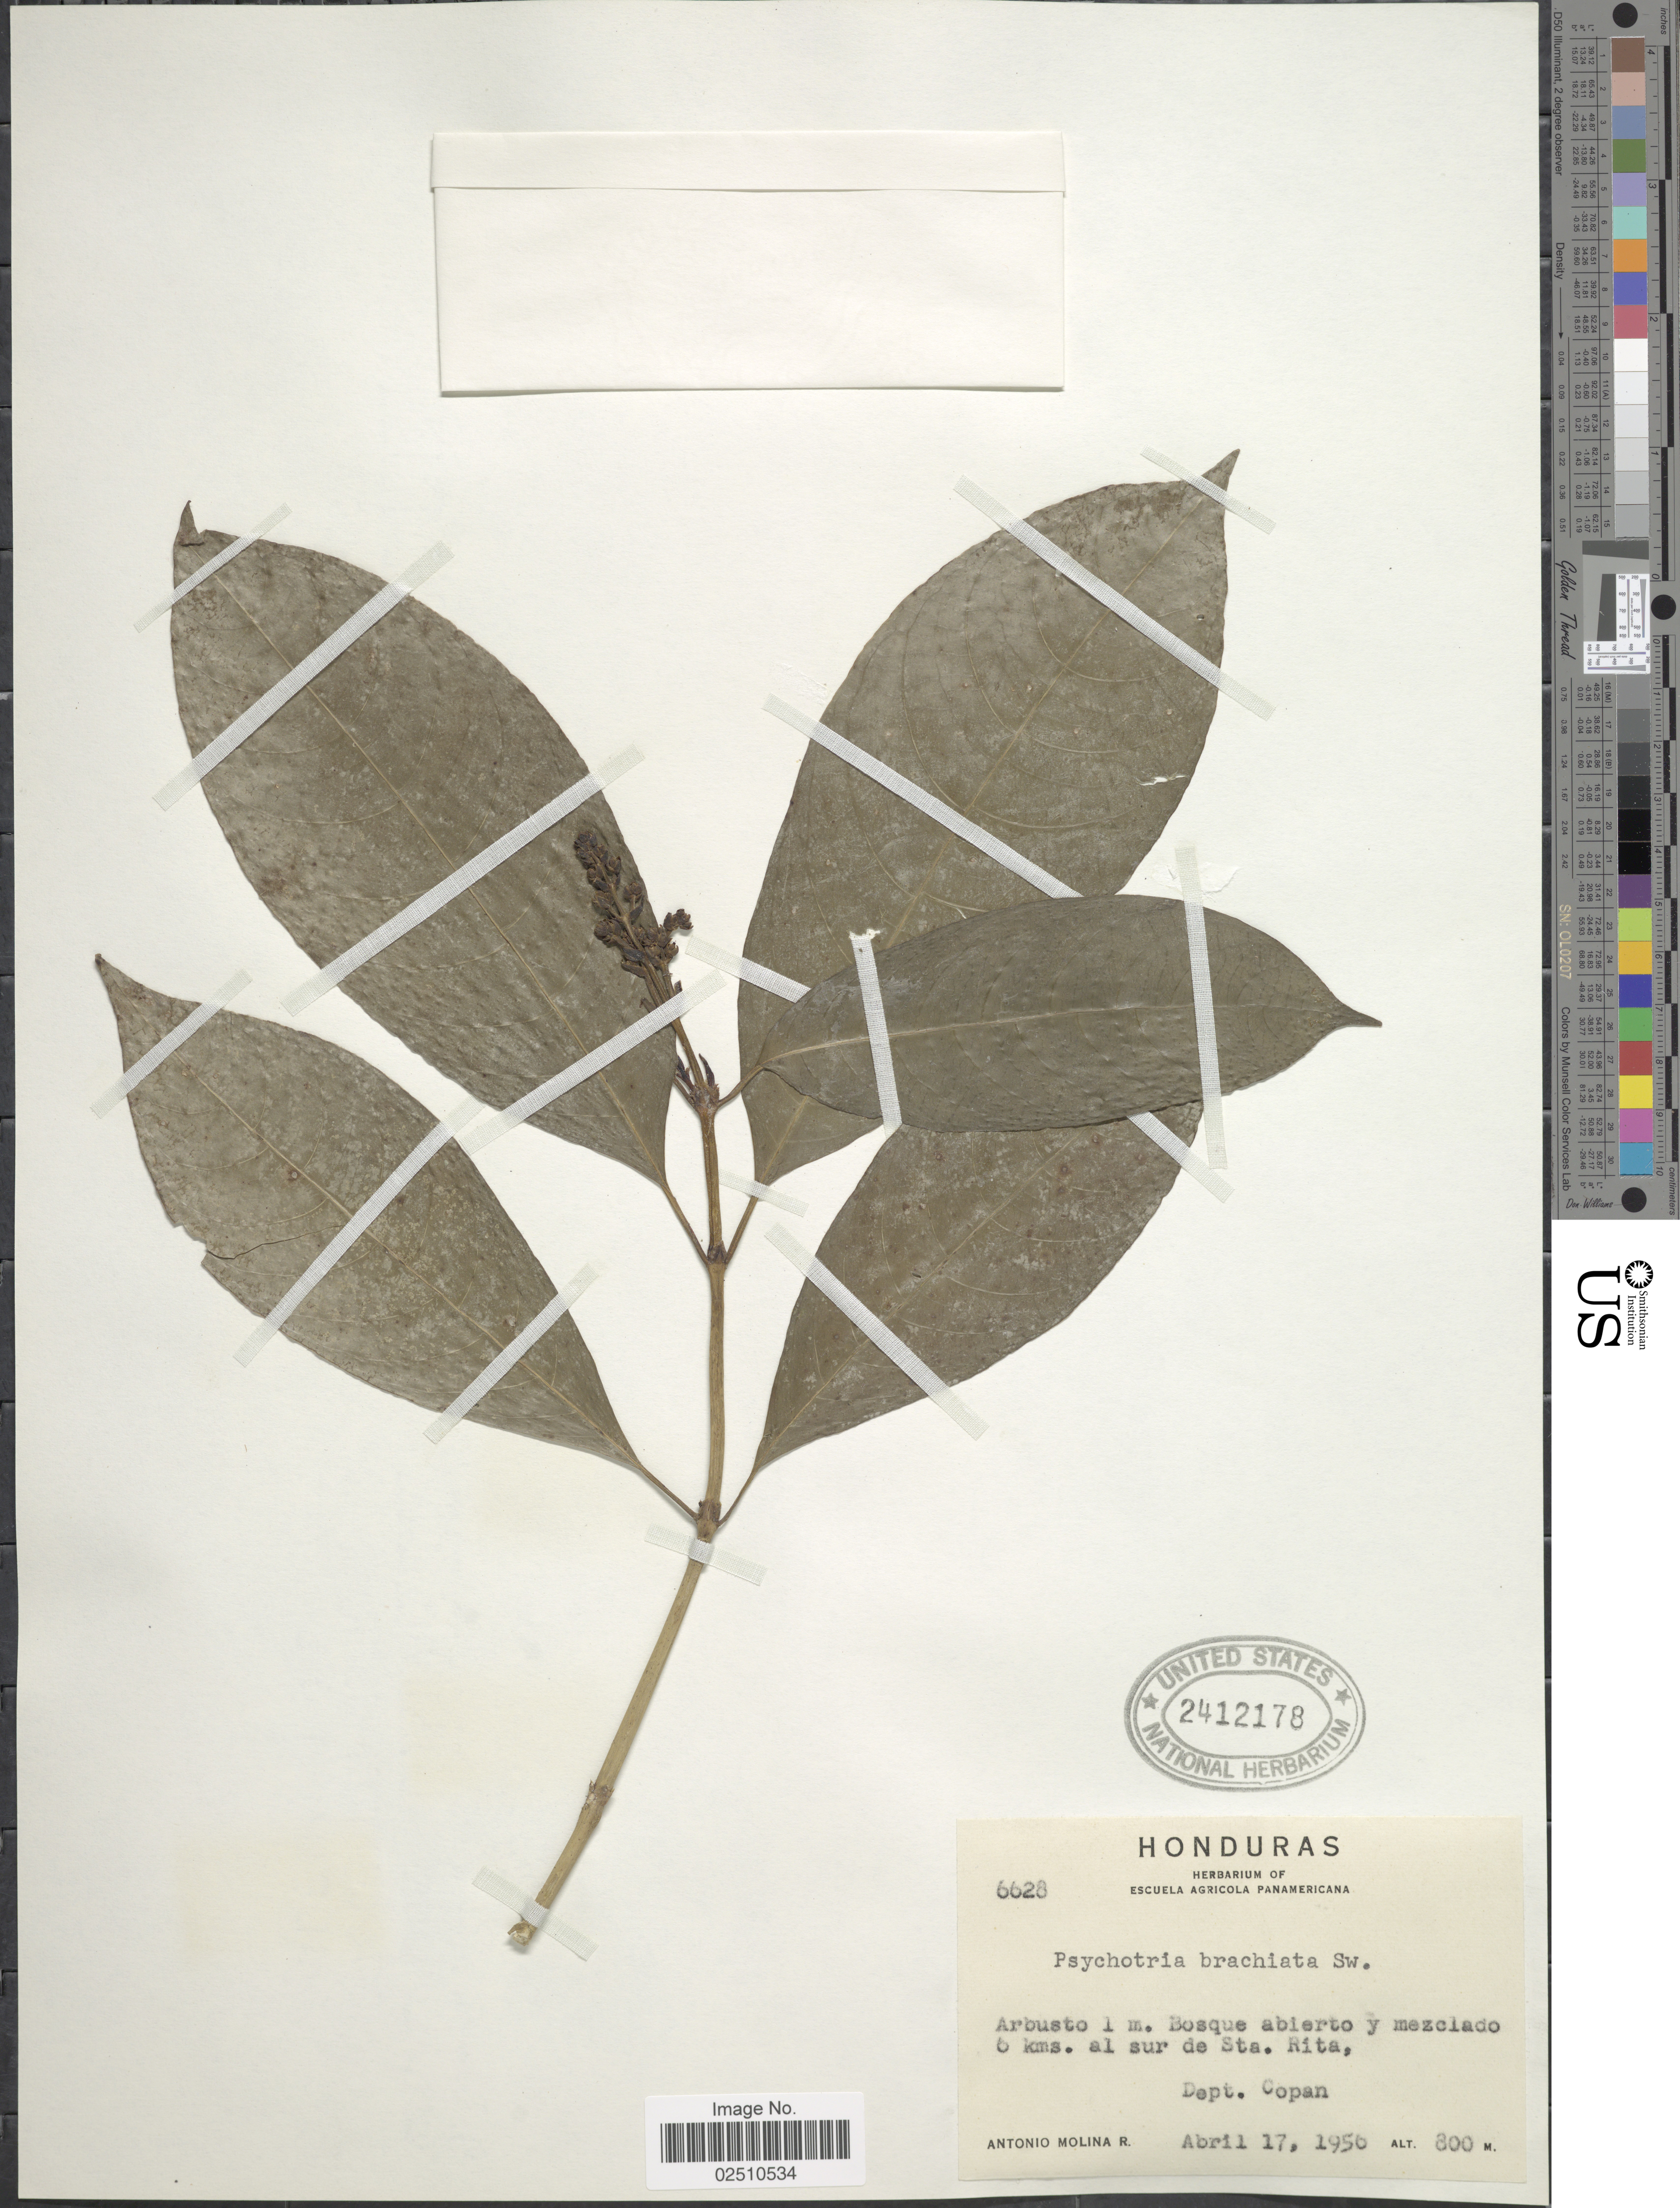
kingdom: Plantae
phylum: Tracheophyta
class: Magnoliopsida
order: Gentianales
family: Rubiaceae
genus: Psychotria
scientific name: Psychotria brachiata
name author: Sw.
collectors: A. Molina R.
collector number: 6628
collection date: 1956-04-17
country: Honduras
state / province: Copán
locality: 6 kms al sur de Sta. Rita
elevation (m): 800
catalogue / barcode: US 2412178